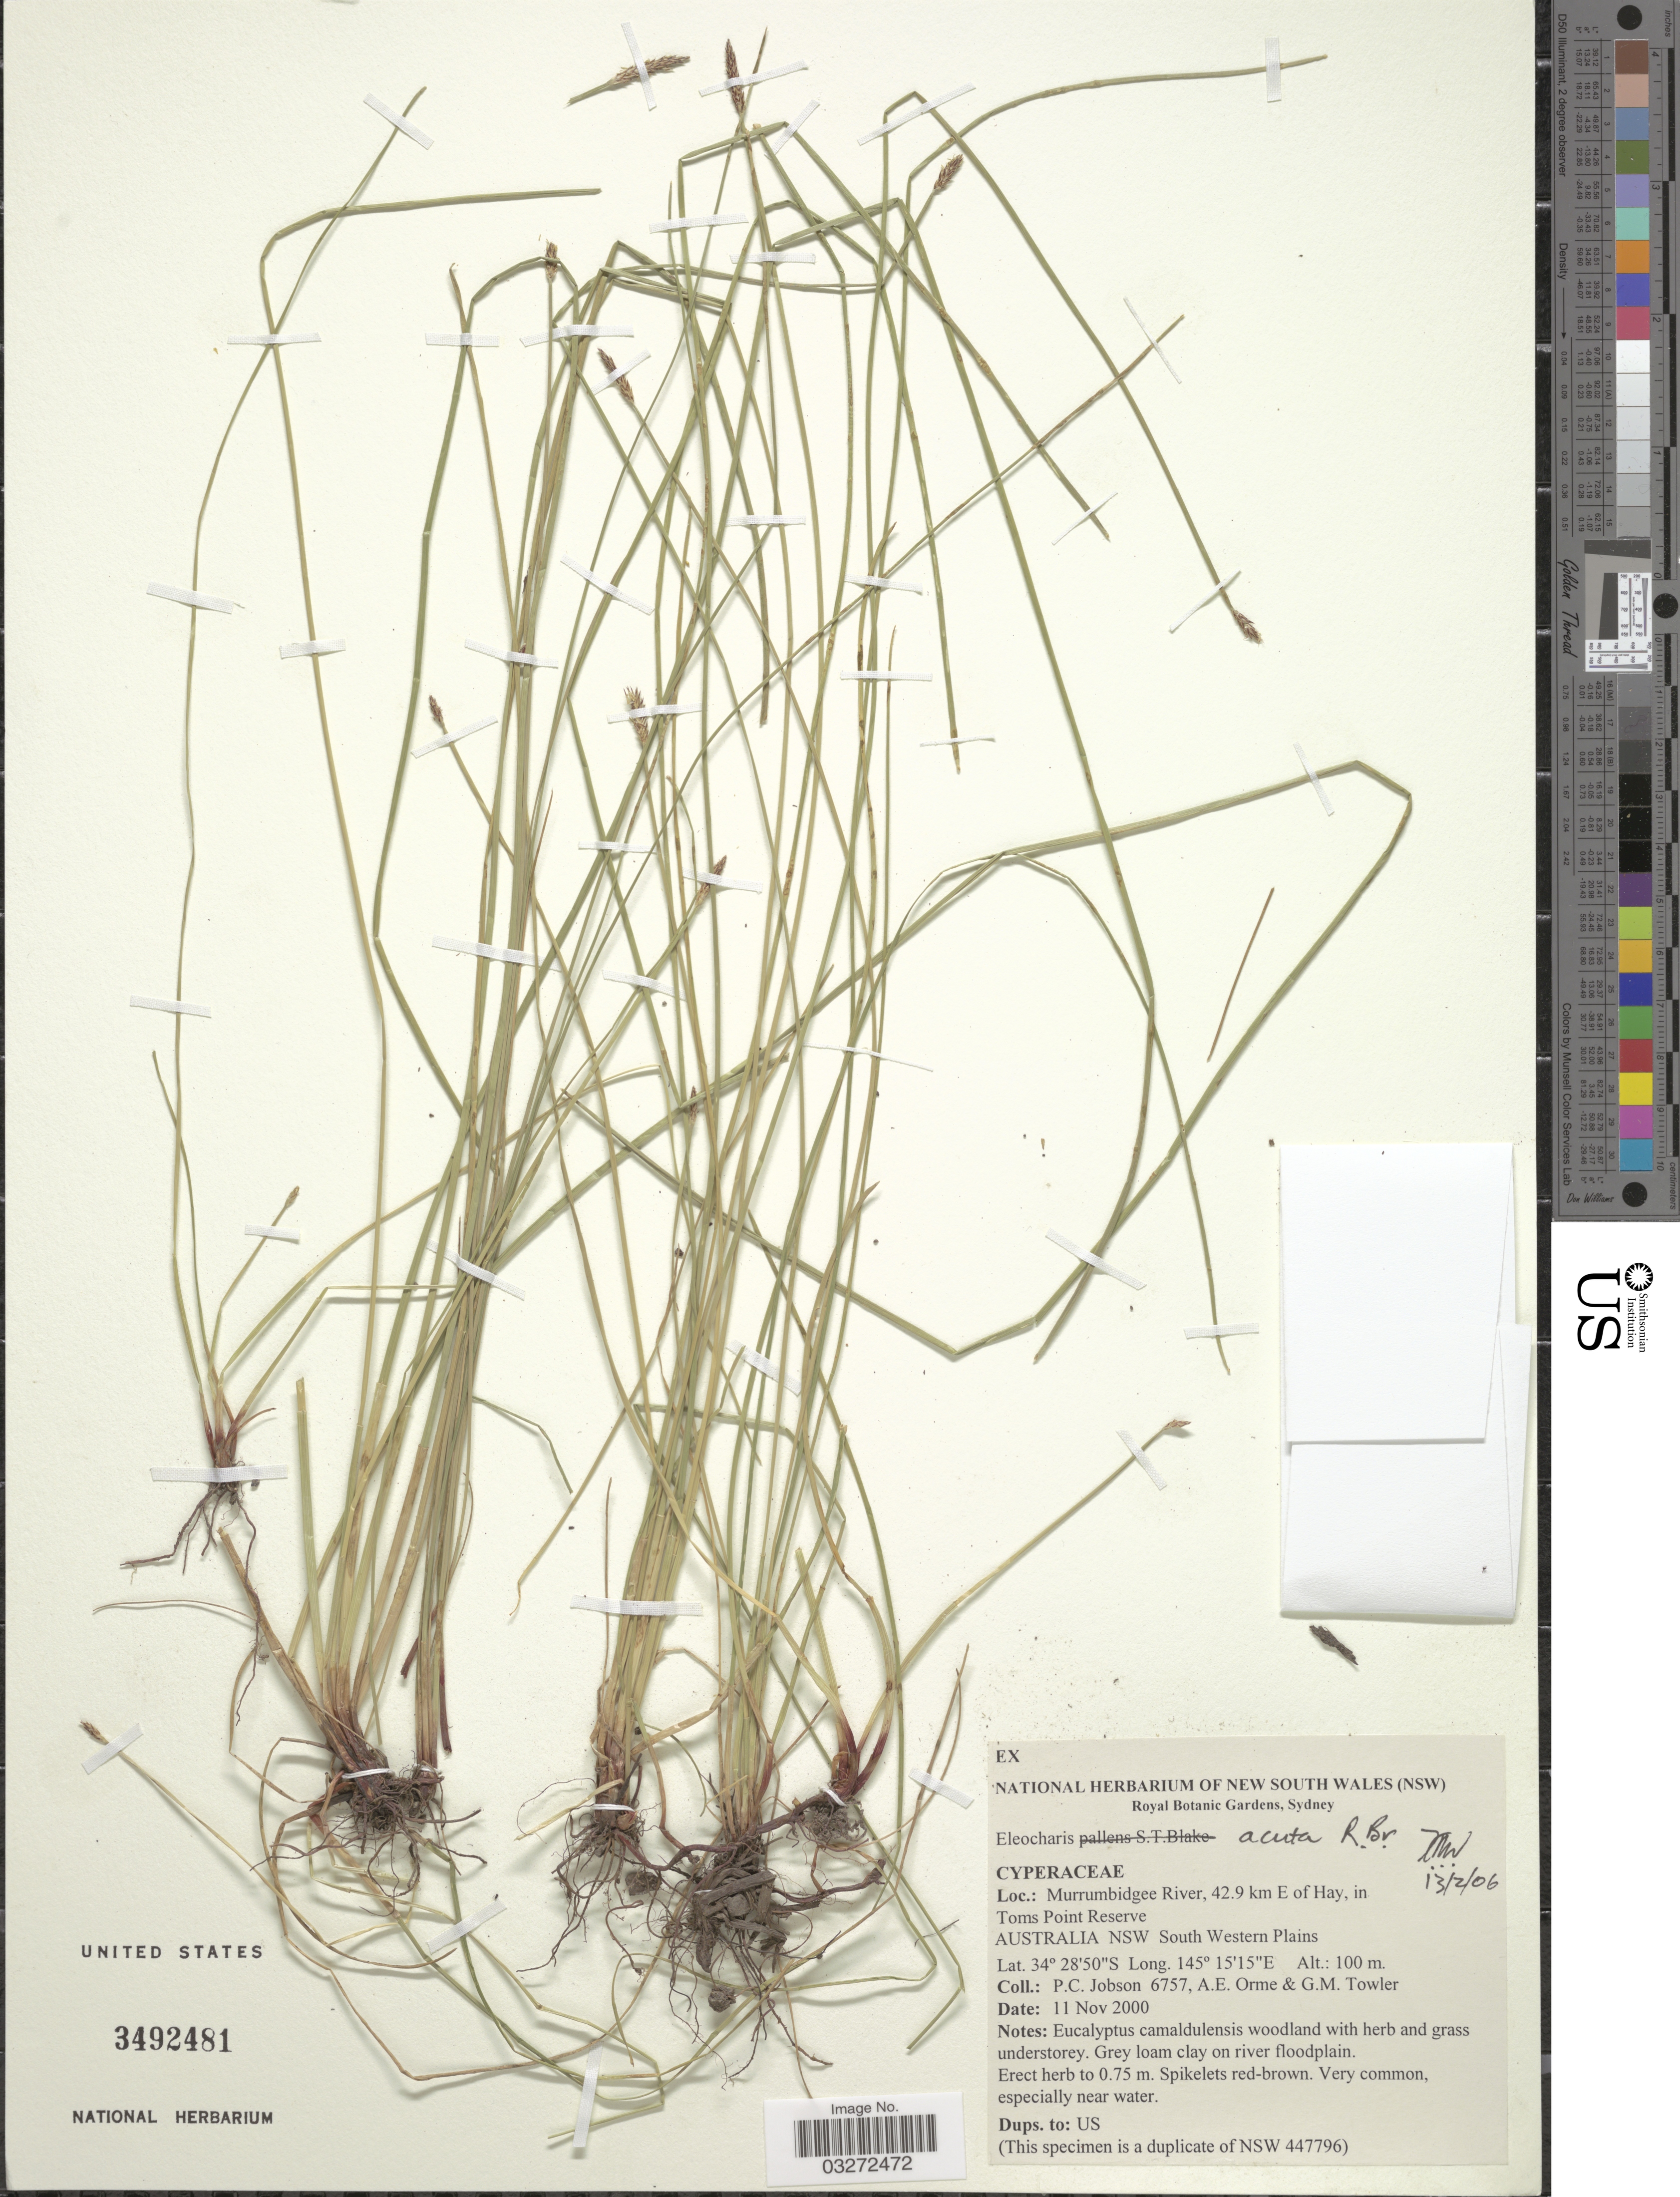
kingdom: Plantae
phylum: Tracheophyta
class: Liliopsida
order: Poales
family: Cyperaceae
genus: Eleocharis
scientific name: Eleocharis acuta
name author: R. Br.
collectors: P. Jobson, A. Orme & G. Towler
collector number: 6757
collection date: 2000-11-11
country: Australia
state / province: New South Wales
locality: Murrumbidgee River, 42.9 km E of Hay, in Toms Point Reserve. NSW. South Western Plains.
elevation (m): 100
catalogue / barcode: US 3492481